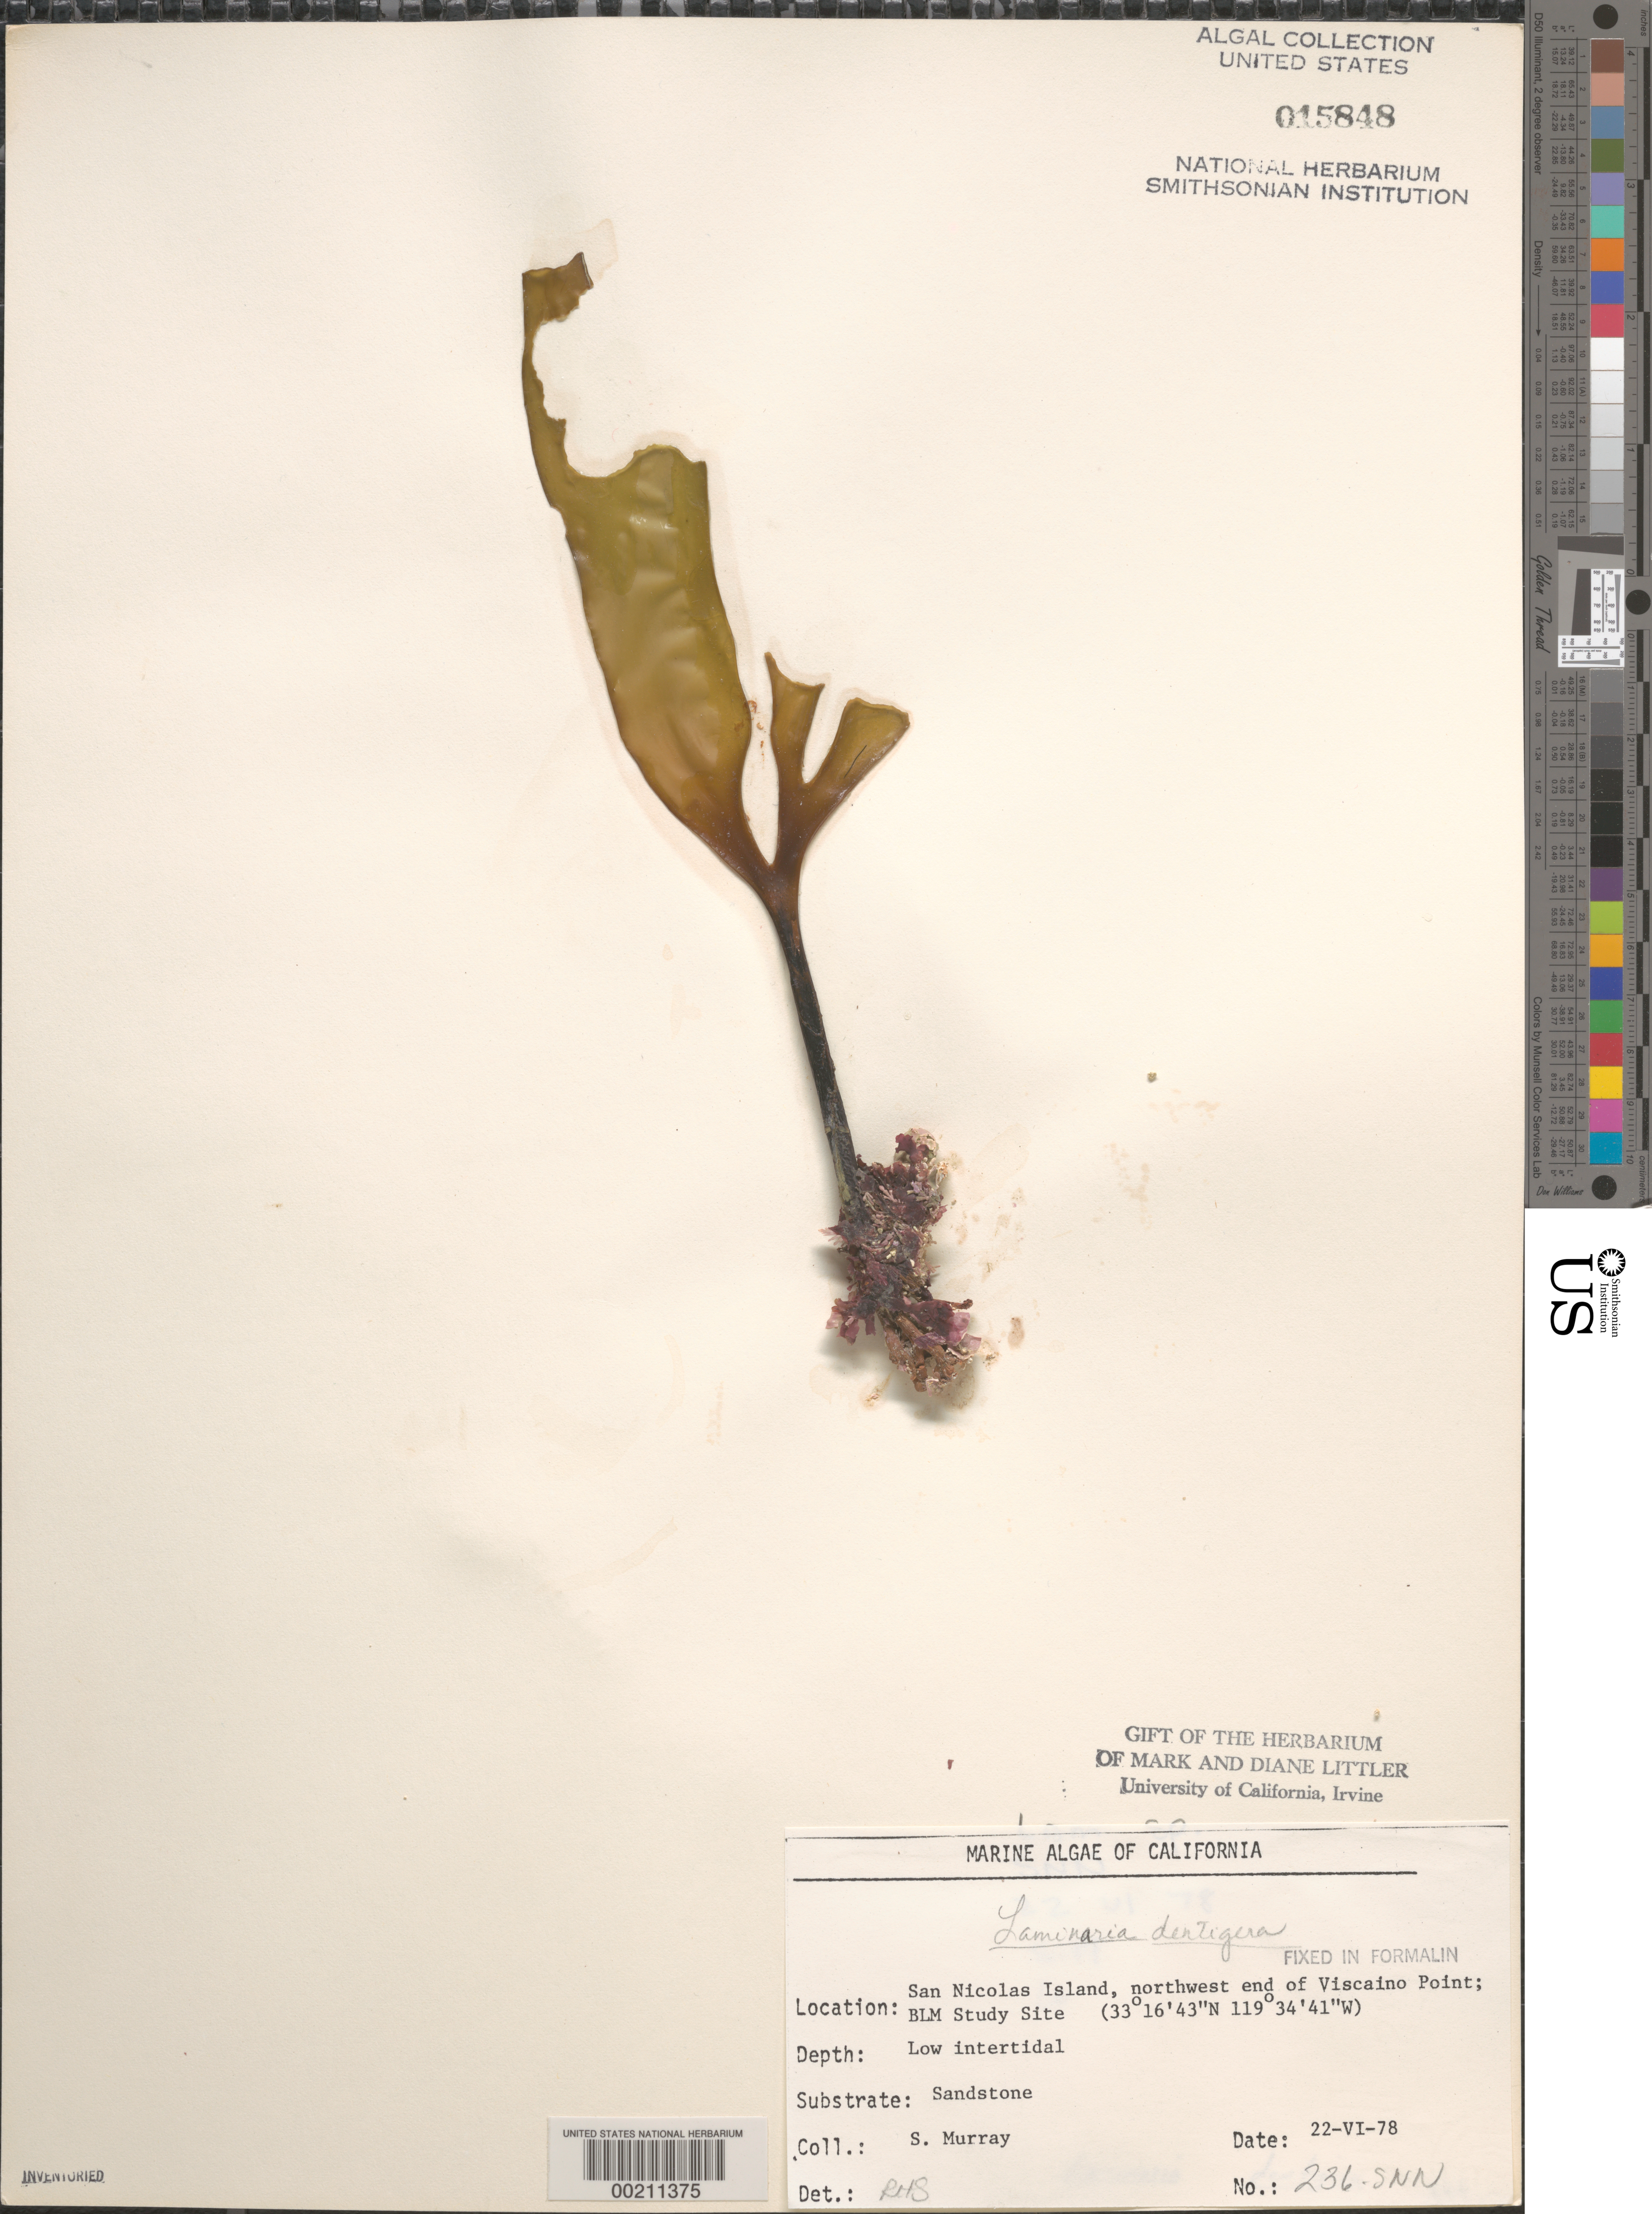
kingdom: Chromista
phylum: Ochrophyta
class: Phaeophyceae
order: Laminariales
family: Laminariaceae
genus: Laminaria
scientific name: Laminaria dentigera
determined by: Sims, Robert H.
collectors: S. N. Murray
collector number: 236-snn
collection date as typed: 22 Jun 1978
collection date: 1978-06-22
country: United States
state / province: California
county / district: Ventura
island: San Nicolas Island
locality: Viscaino Point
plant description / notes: BLM-SOCALBIGHT Rocky Intertidal Survey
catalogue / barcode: US 15848